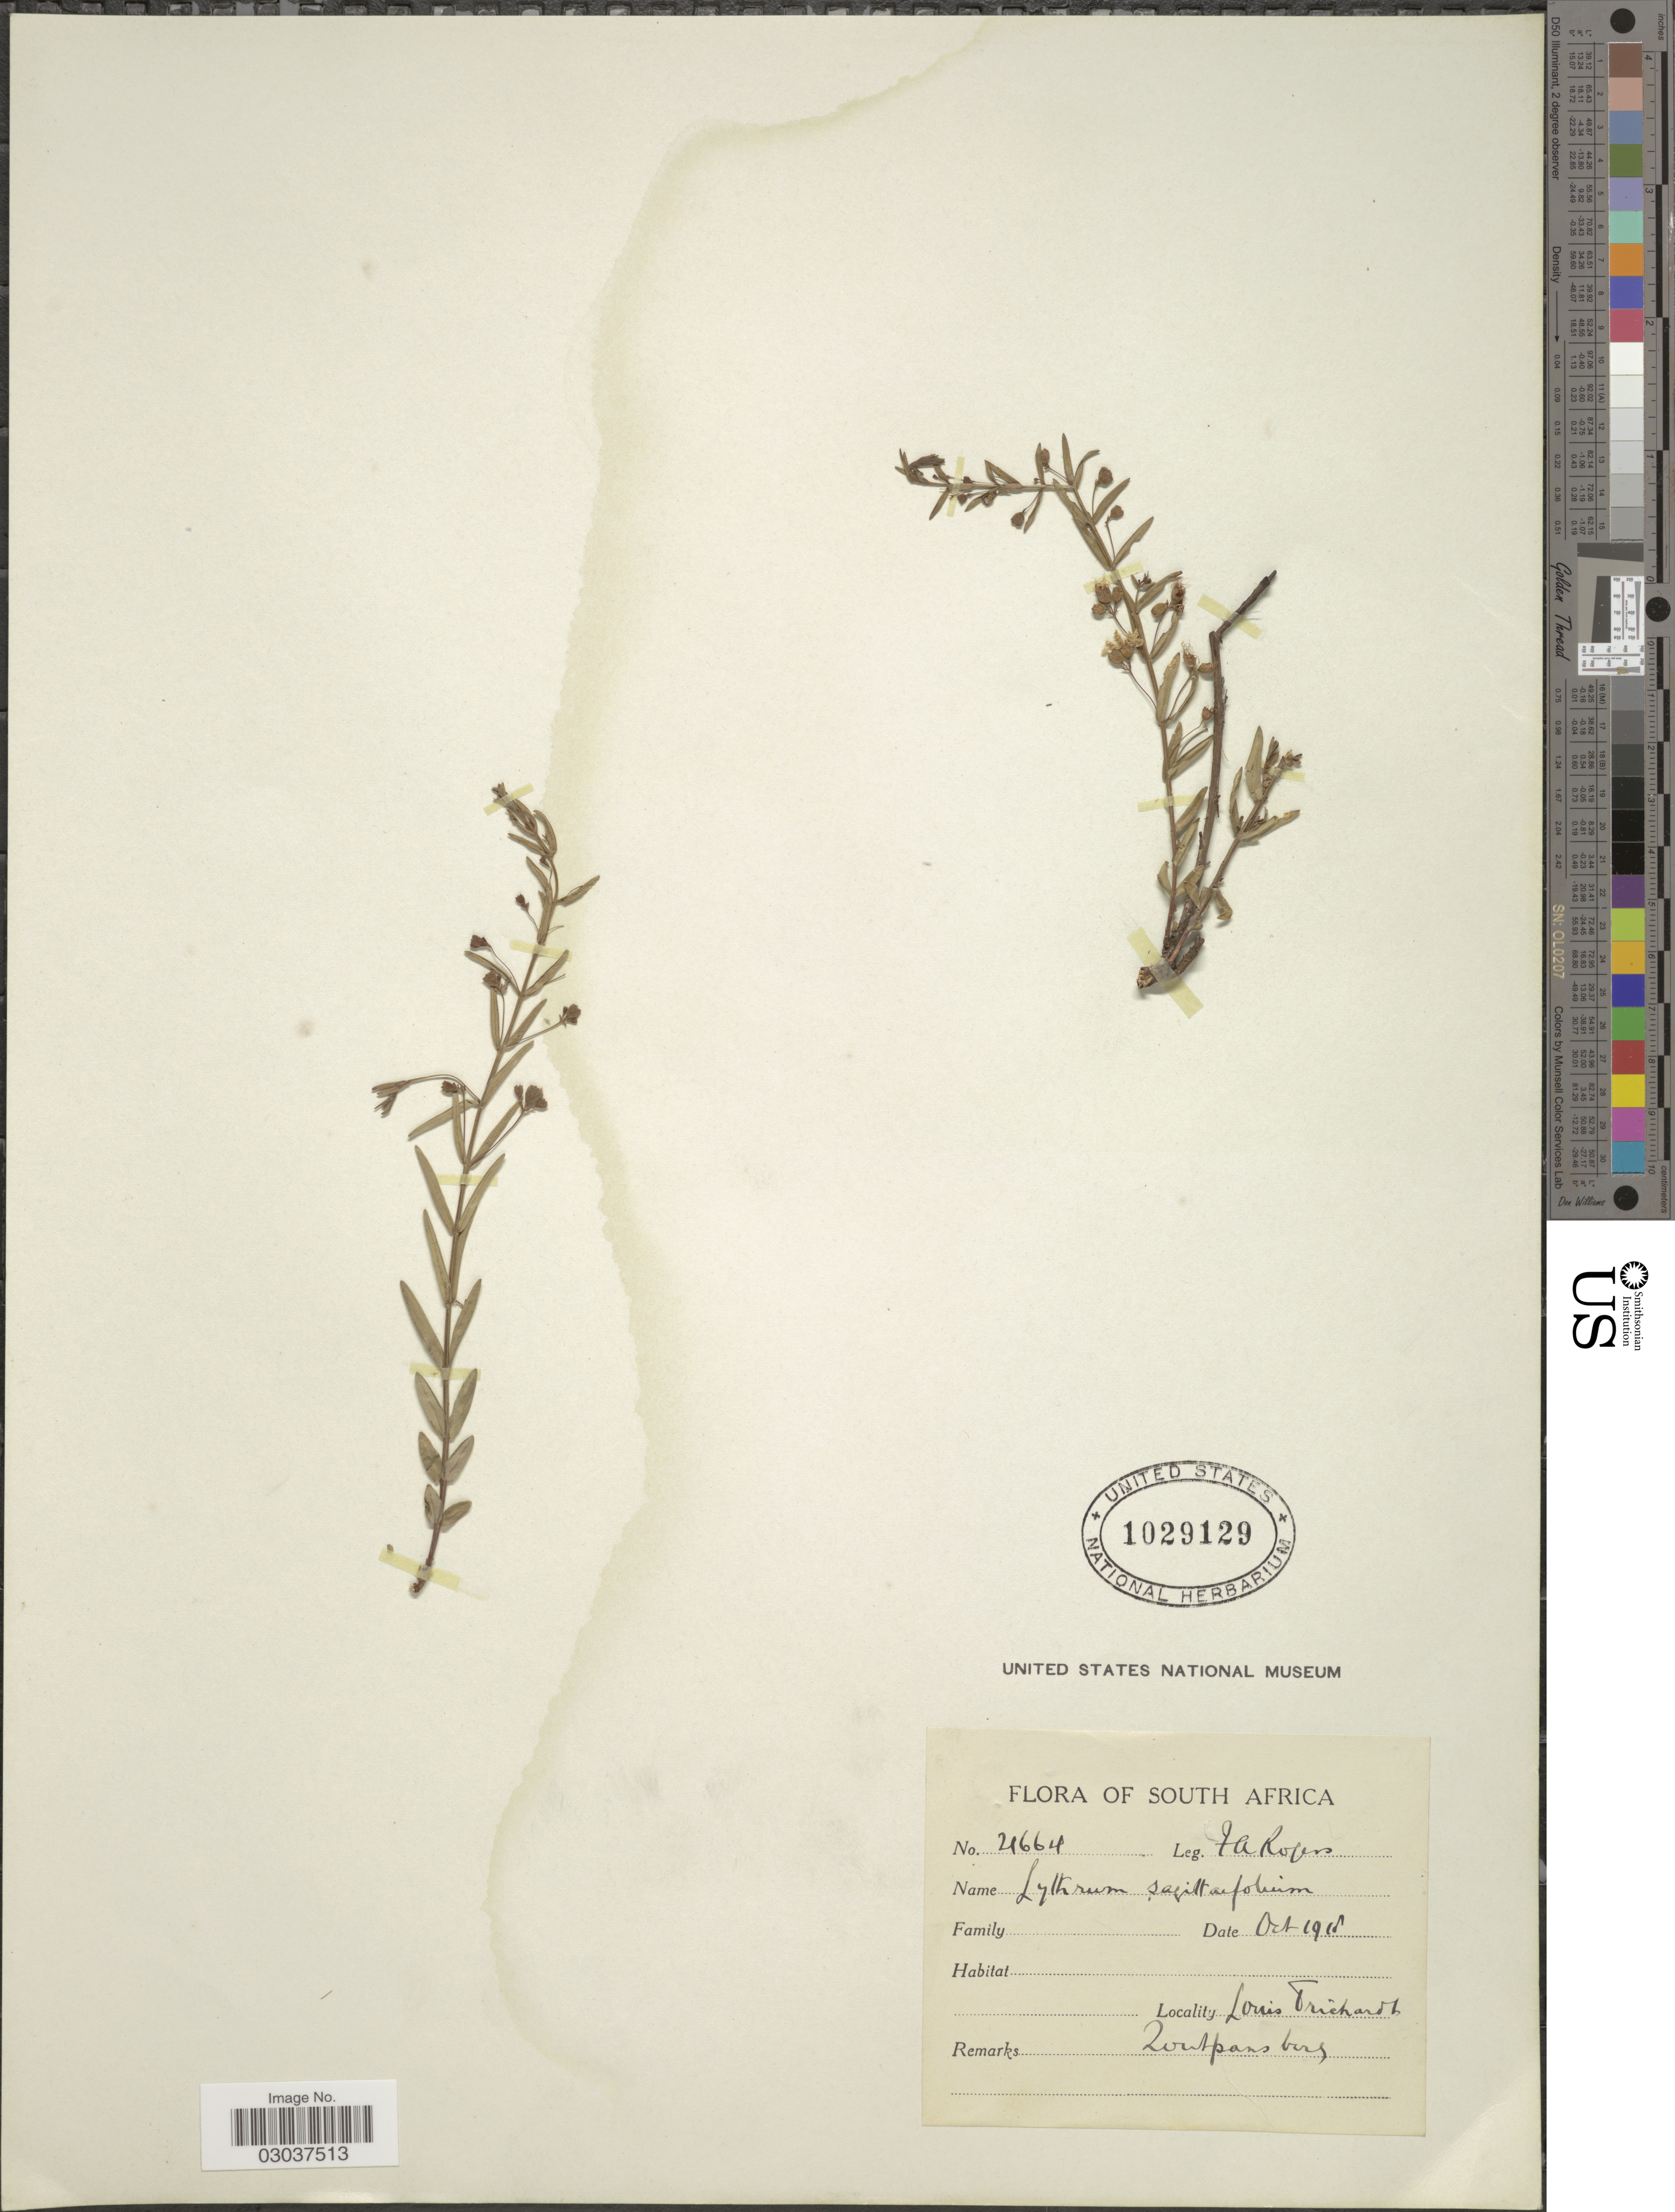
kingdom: Plantae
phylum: Tracheophyta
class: Magnoliopsida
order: Myrtales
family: Lythraceae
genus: Lythrum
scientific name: Lythrum sagittifolium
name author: Sond.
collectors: F. A. Rogers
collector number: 21664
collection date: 1918-10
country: South Africa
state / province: Limpopo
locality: Louis Trichardt. Zoutpansberg.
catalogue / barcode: US 1029129